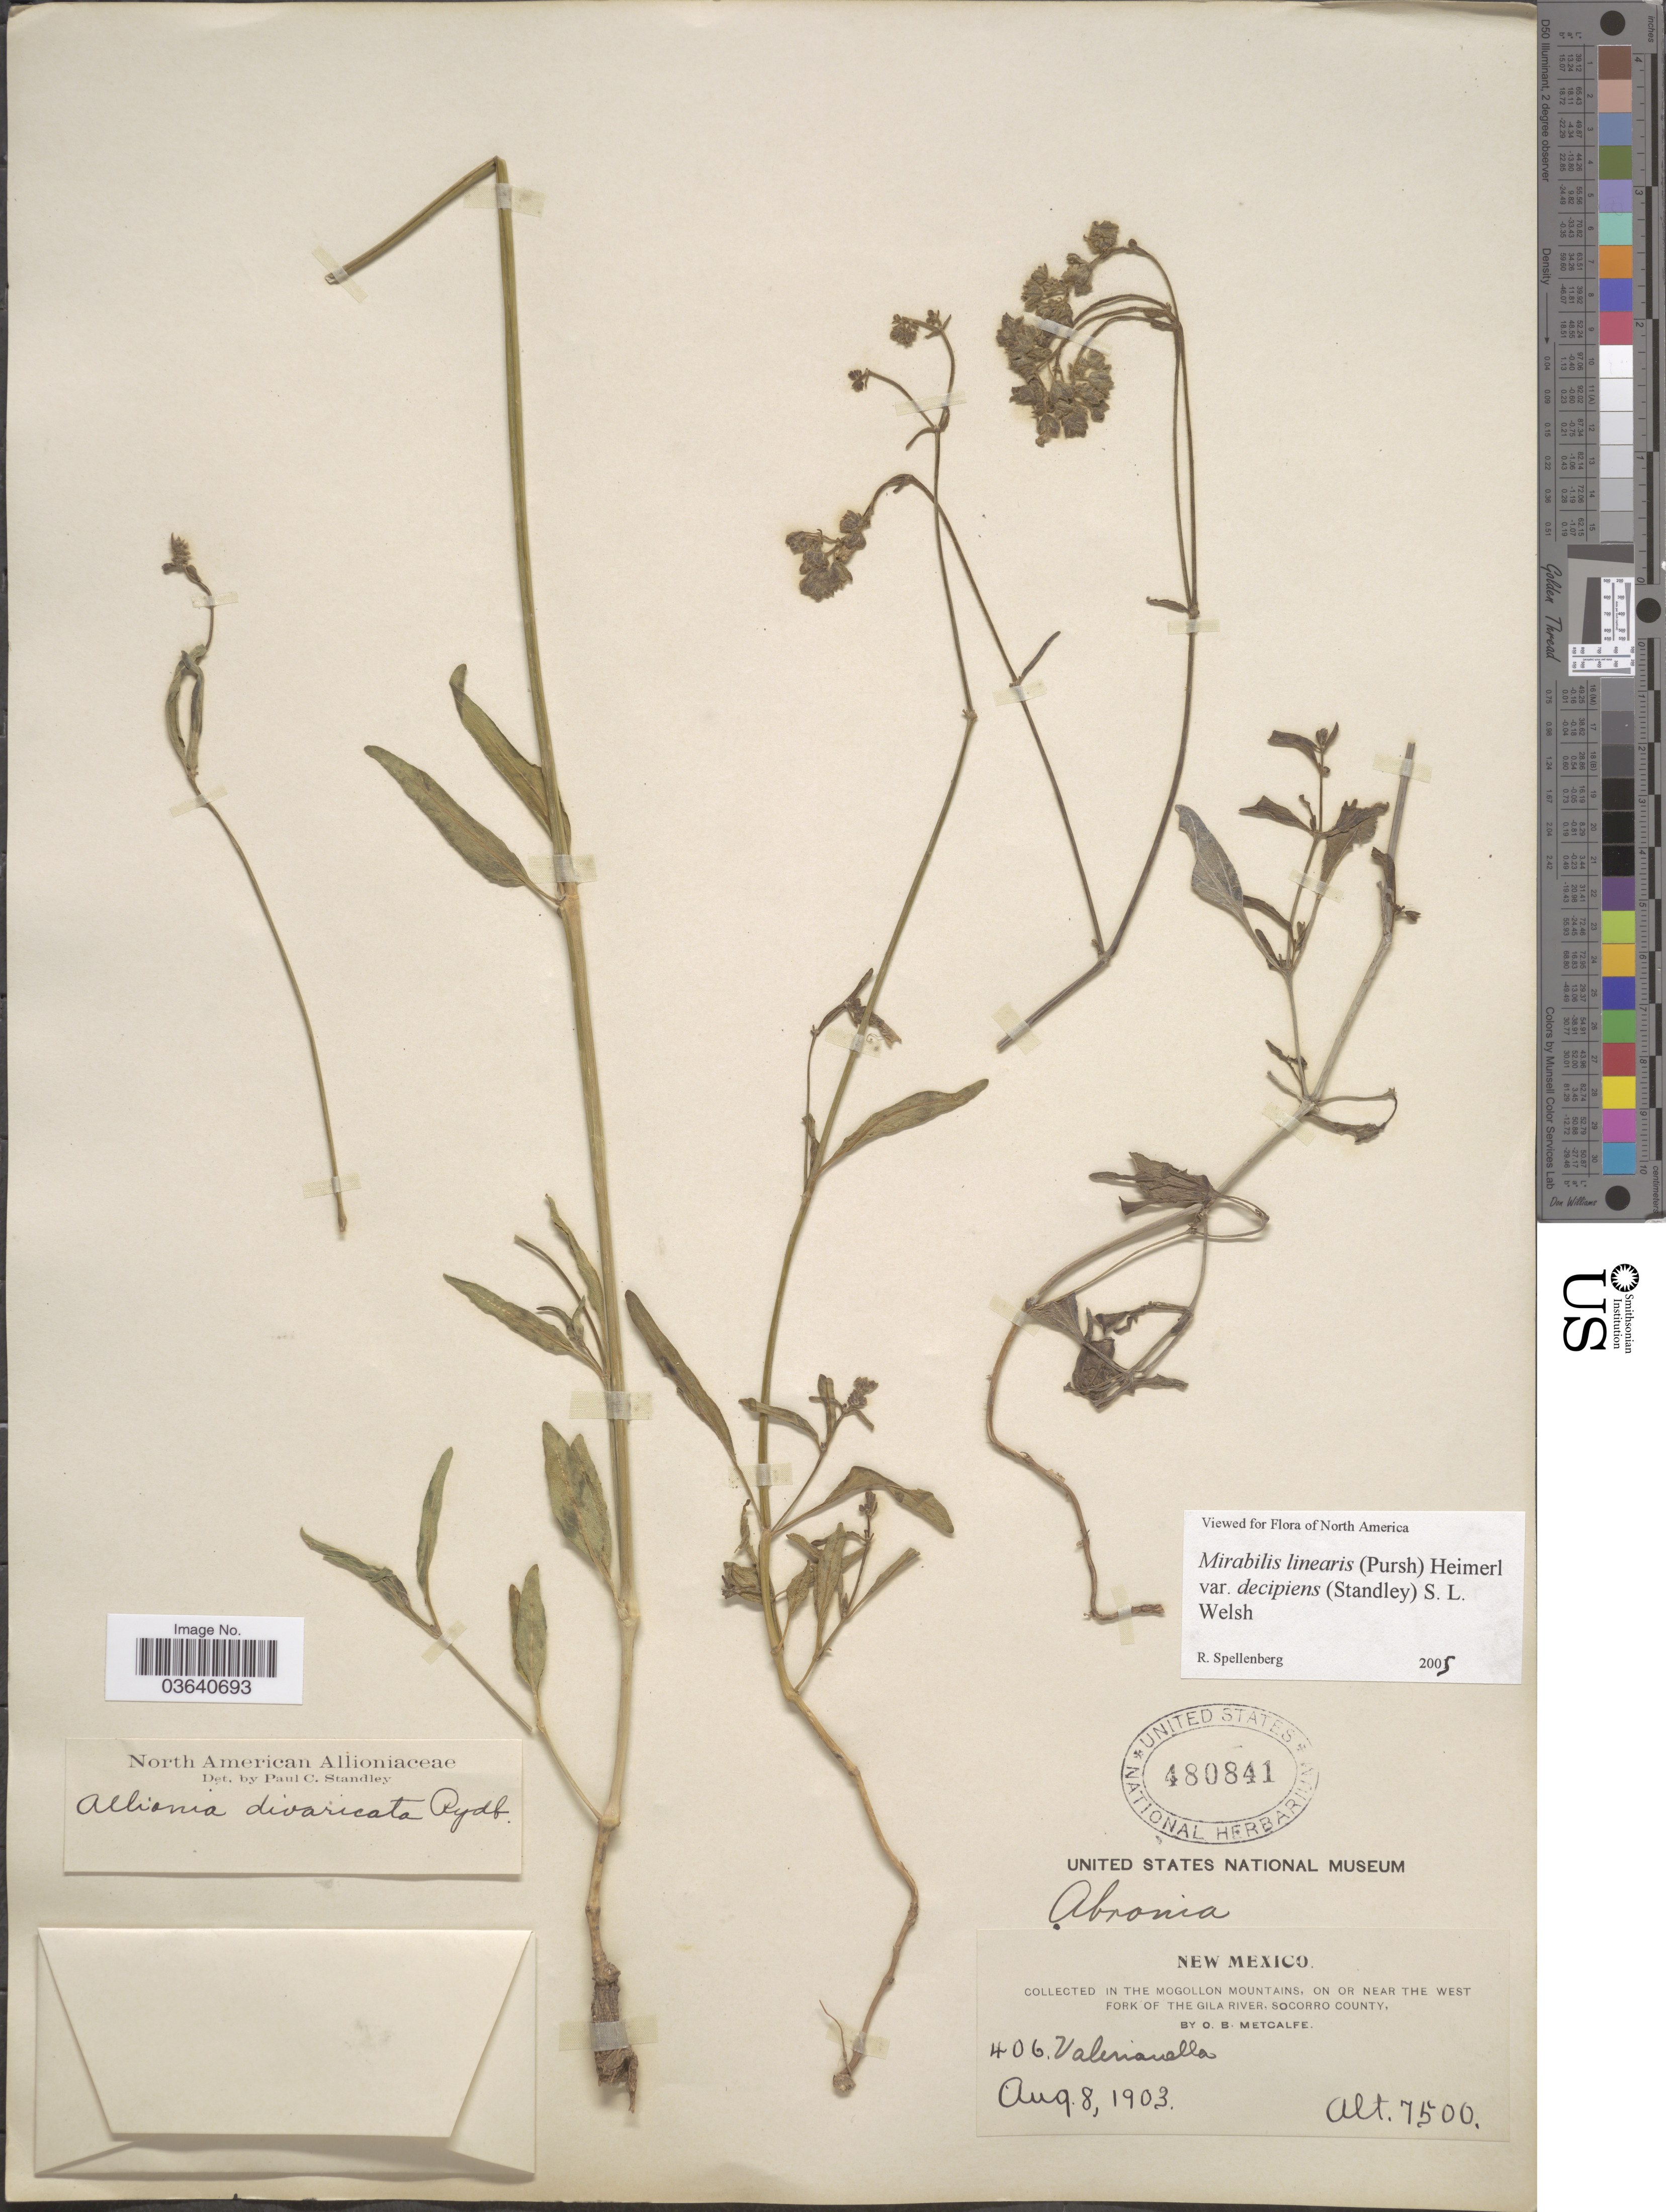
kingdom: Plantae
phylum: Tracheophyta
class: Magnoliopsida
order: Caryophyllales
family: Nyctaginaceae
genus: Mirabilis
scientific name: Mirabilis linearis var. decipiens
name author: (Standl.) S.L. Welsh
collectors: O. B. Metcalfe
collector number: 406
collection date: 1903-08-08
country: United States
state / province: New Mexico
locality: In the Mogollon Mountains, on or near the west fork of The Gila River, Socorro County.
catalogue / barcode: US 480841